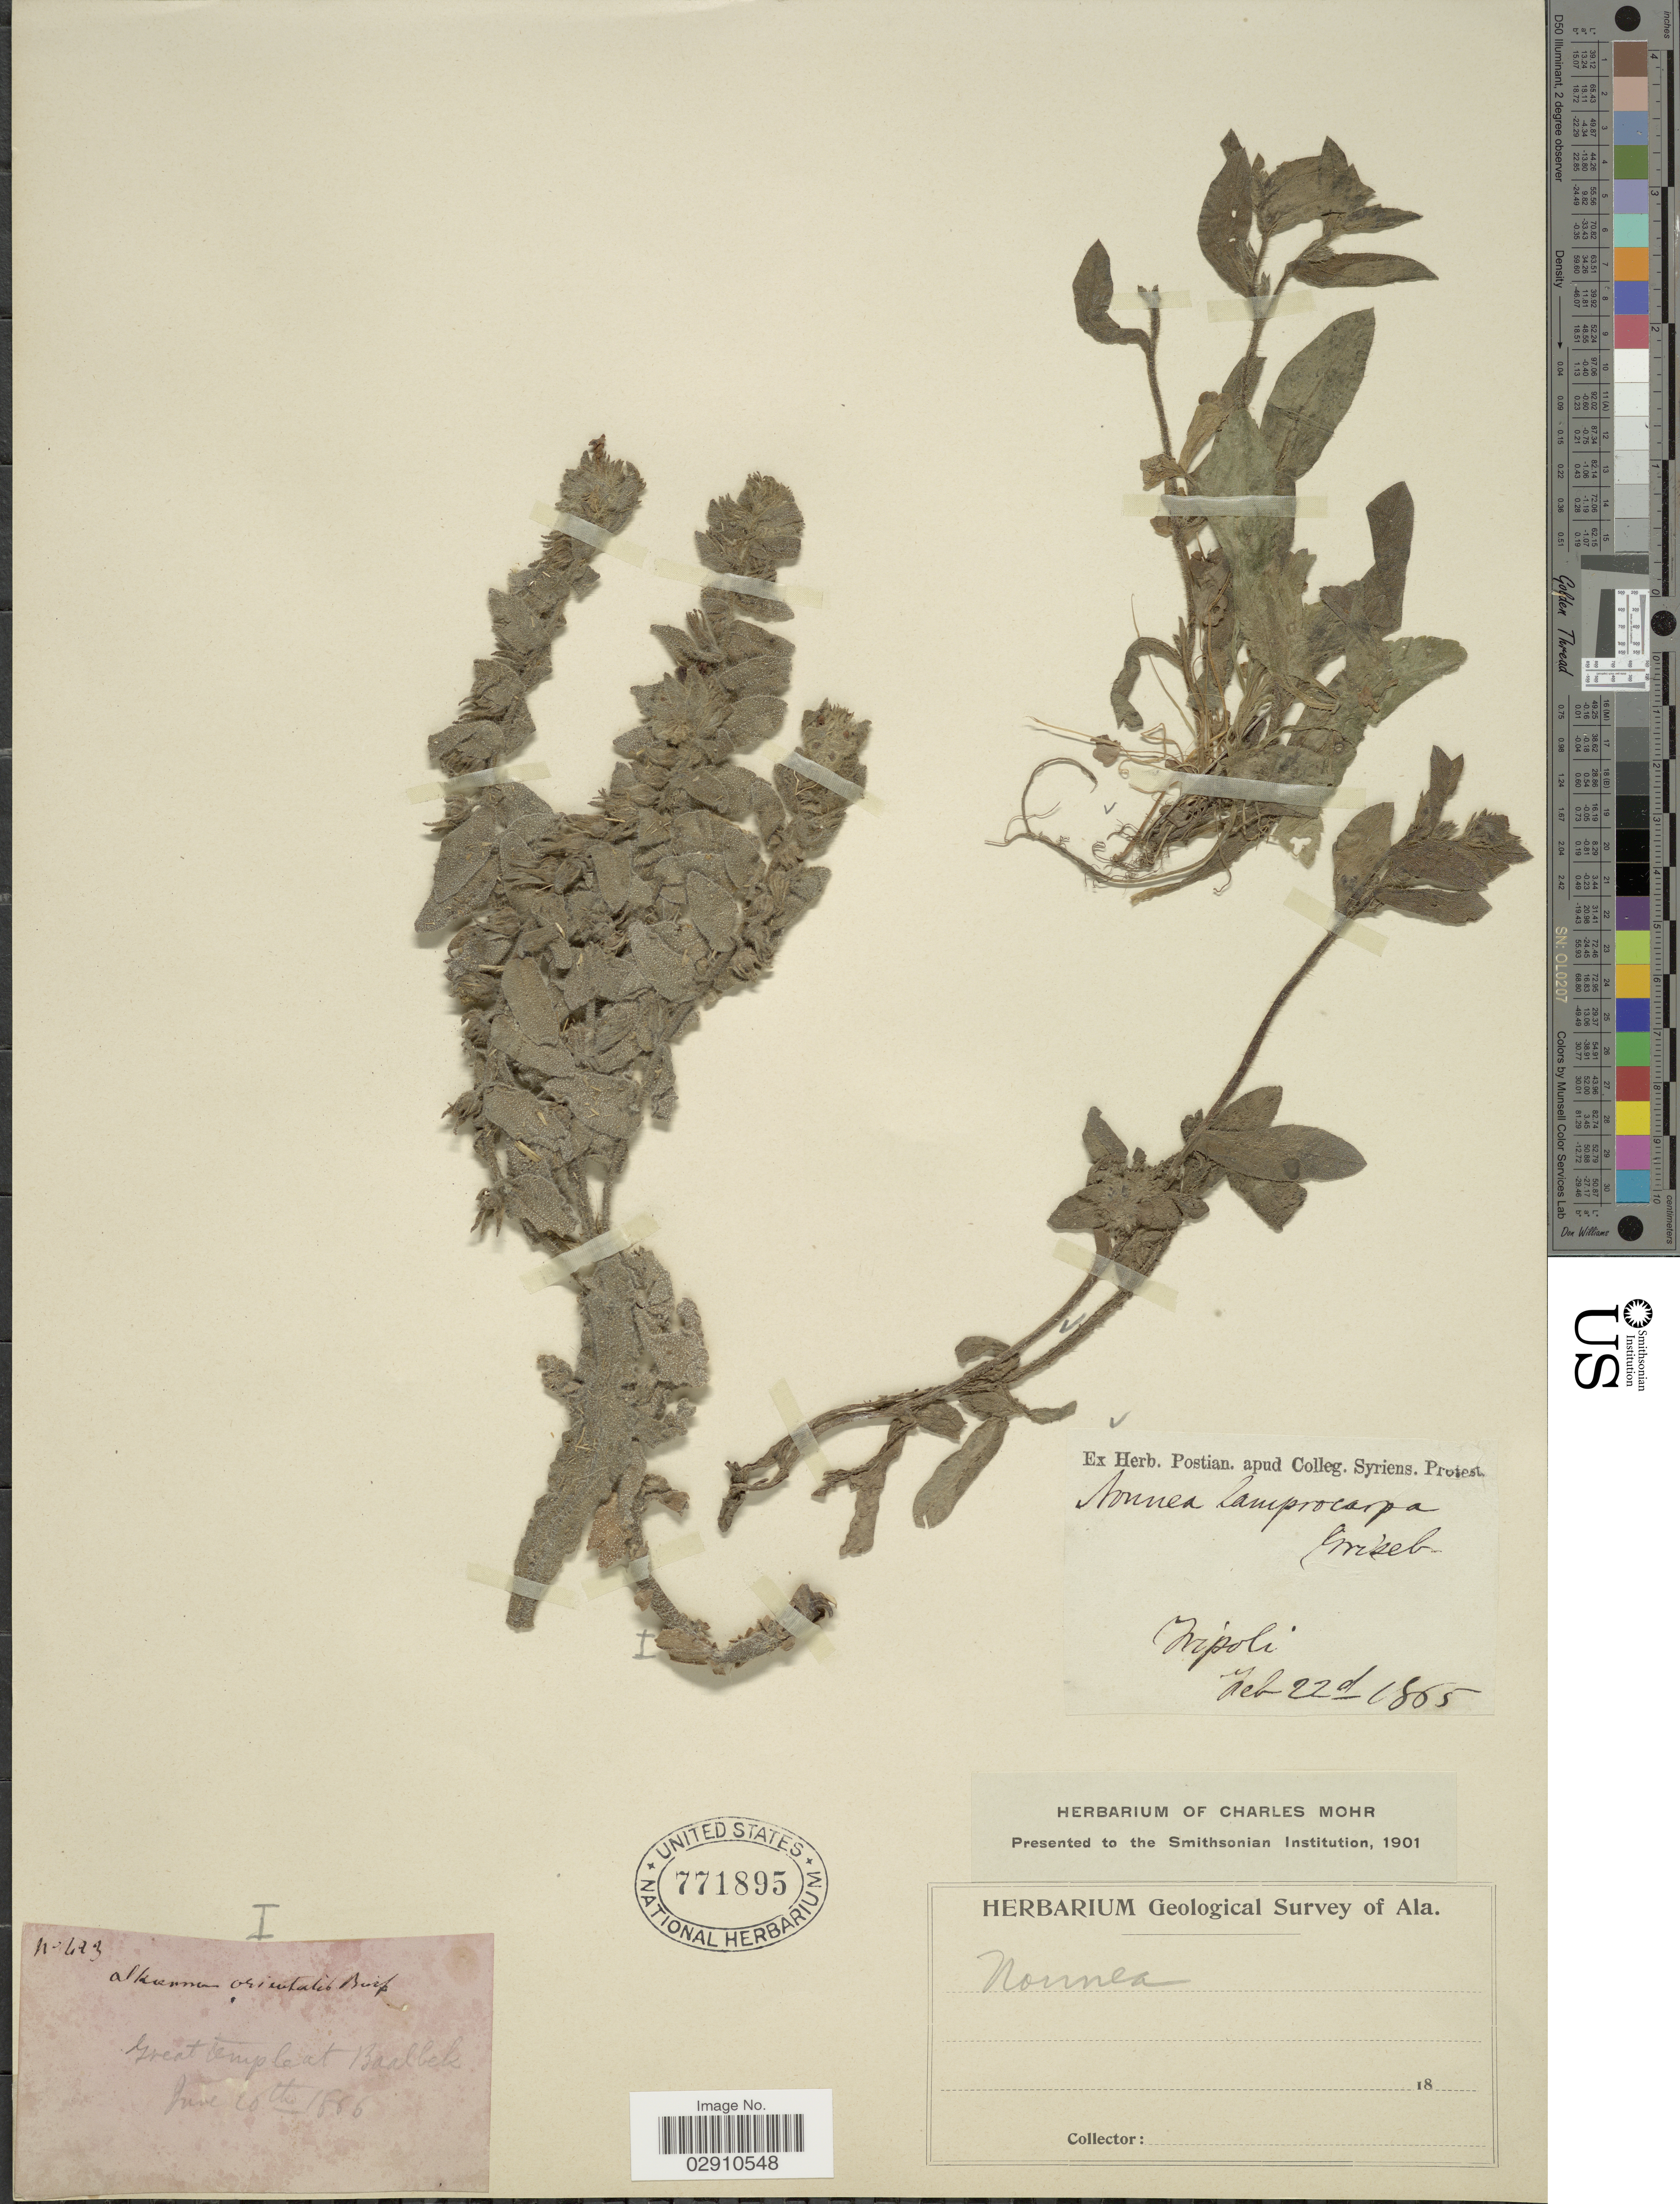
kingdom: Plantae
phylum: Tracheophyta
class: Magnoliopsida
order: Boraginales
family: Boraginaceae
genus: Nonea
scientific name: Nonea lamprocarpa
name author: Griseb.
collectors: ex herb. Postian. apud Colleg. Syriens. Protest. USE "Fannie P. A. Shepard" (10308853) AS PRIMARY COLLECTOR INSTEAD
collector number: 423*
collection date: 1865-02-22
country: Lebanon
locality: Tripoli [Syria, now in Lebanon]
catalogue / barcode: US 771895